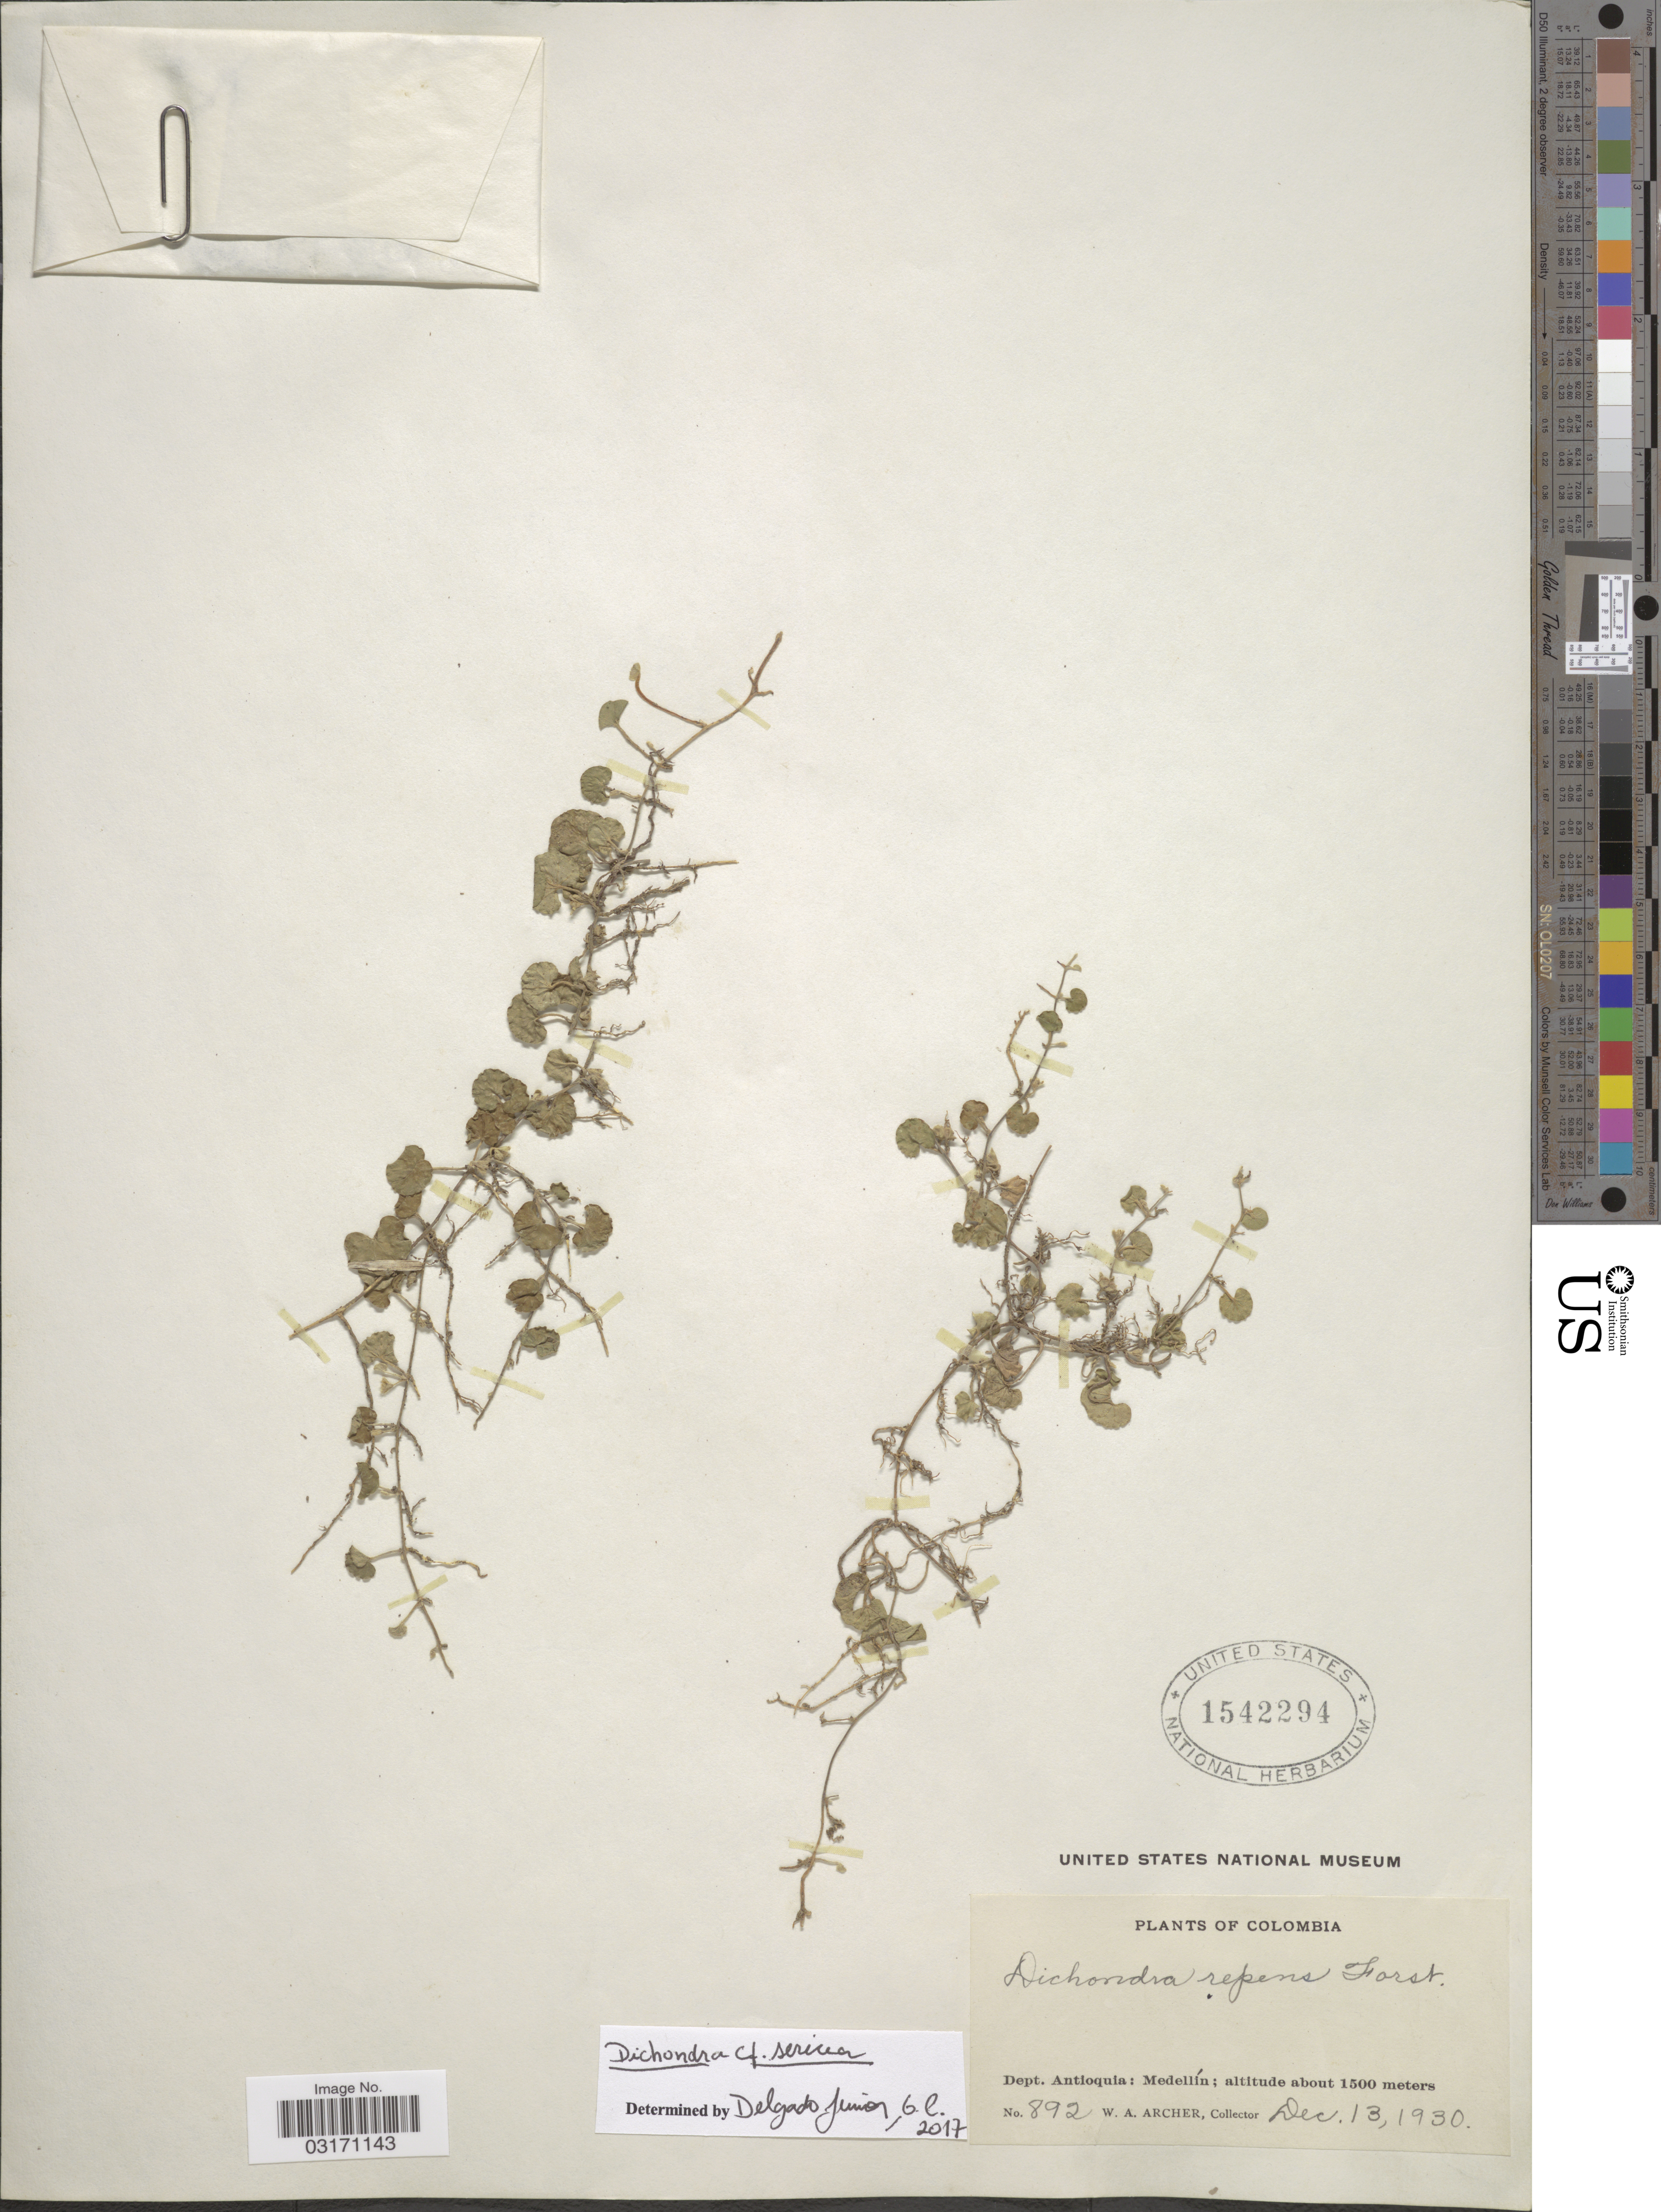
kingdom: Plantae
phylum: Tracheophyta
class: Magnoliopsida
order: Solanales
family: Convolvulaceae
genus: Dichondra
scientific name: Dichondra sericea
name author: Sw.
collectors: W. Archer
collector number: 892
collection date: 1930-12-13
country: Colombia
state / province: Antioquia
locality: Dept. Antioquia: Medellín.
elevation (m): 1500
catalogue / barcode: US 1542294